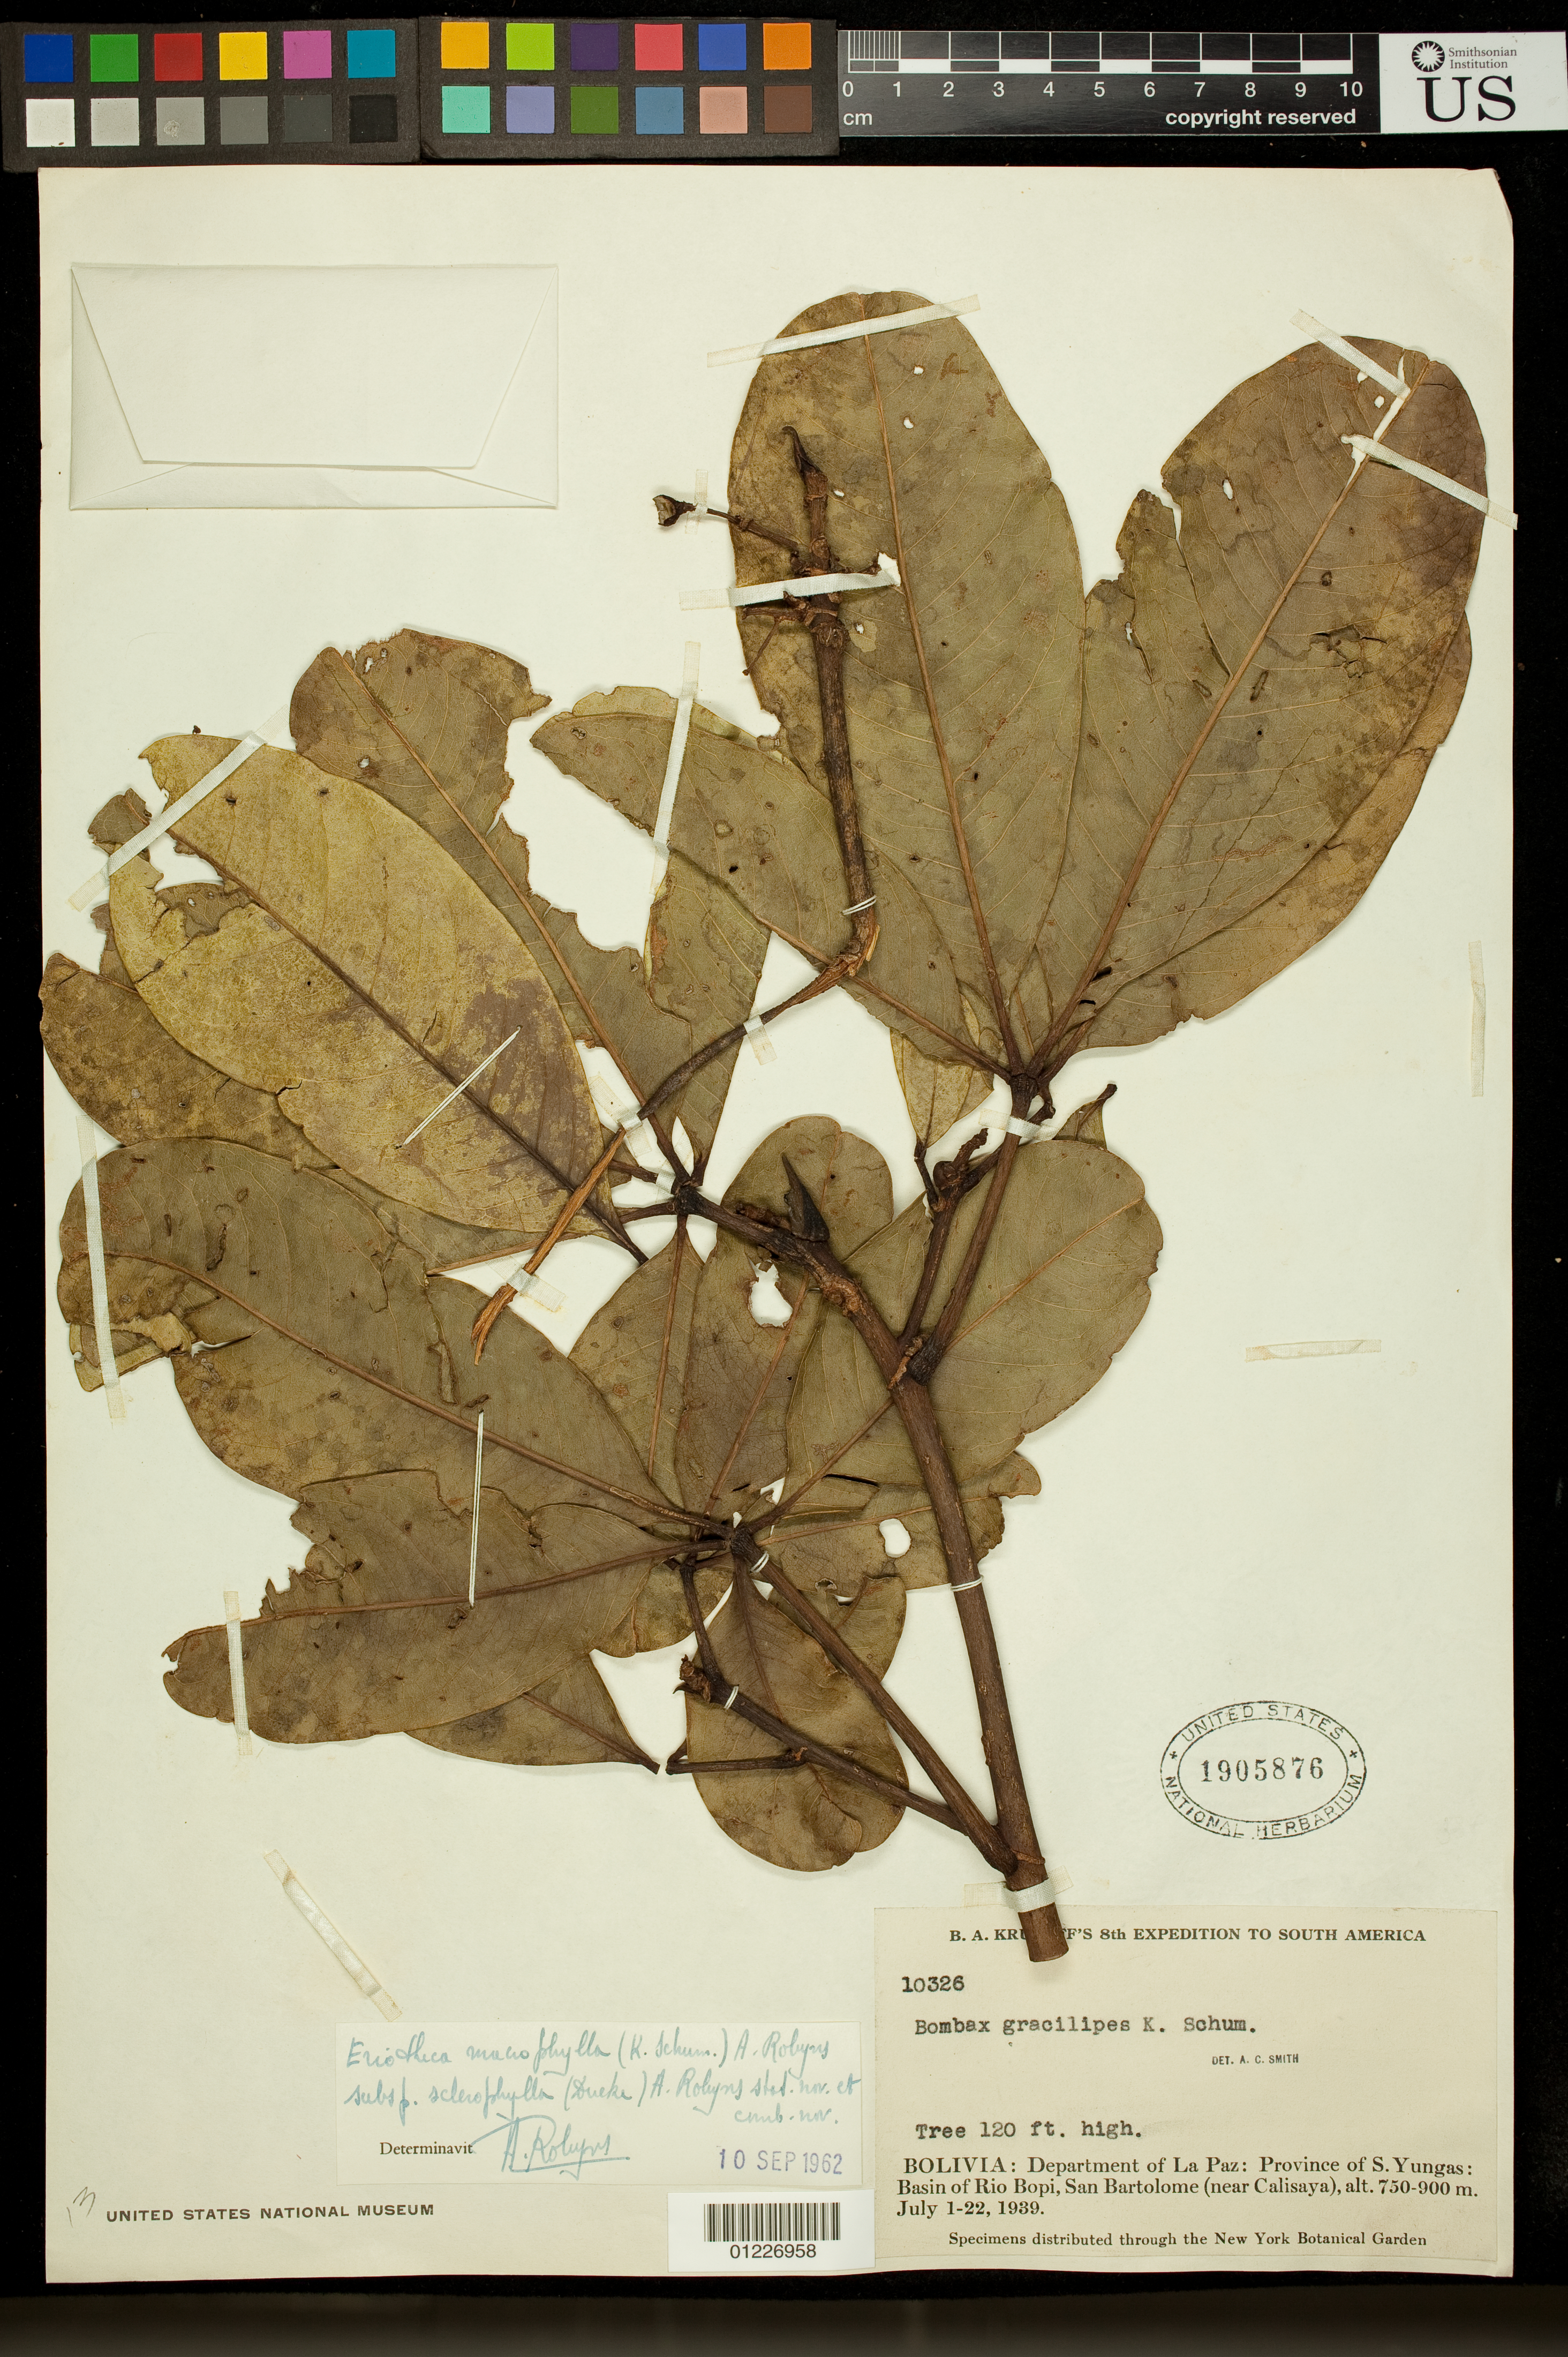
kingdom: Plantae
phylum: Tracheophyta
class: Magnoliopsida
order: Malvales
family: Malvaceae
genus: Pachira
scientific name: Pachira sclerophylla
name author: (Ducke) V.N. Yoshik. & M.C. Duarte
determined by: Dorr, Laurence J., Curator (BOT), Smithsonian Institution - National Museum of Natural History (UNITED STATES)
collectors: B. Kruhoff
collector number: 10326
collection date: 1989-07-01/1989-07-22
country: Bolivia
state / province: La Paz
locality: San Bartolome (near Calisaya), Basin of Rio Bopi, Yungas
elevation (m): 750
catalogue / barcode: US 1905876